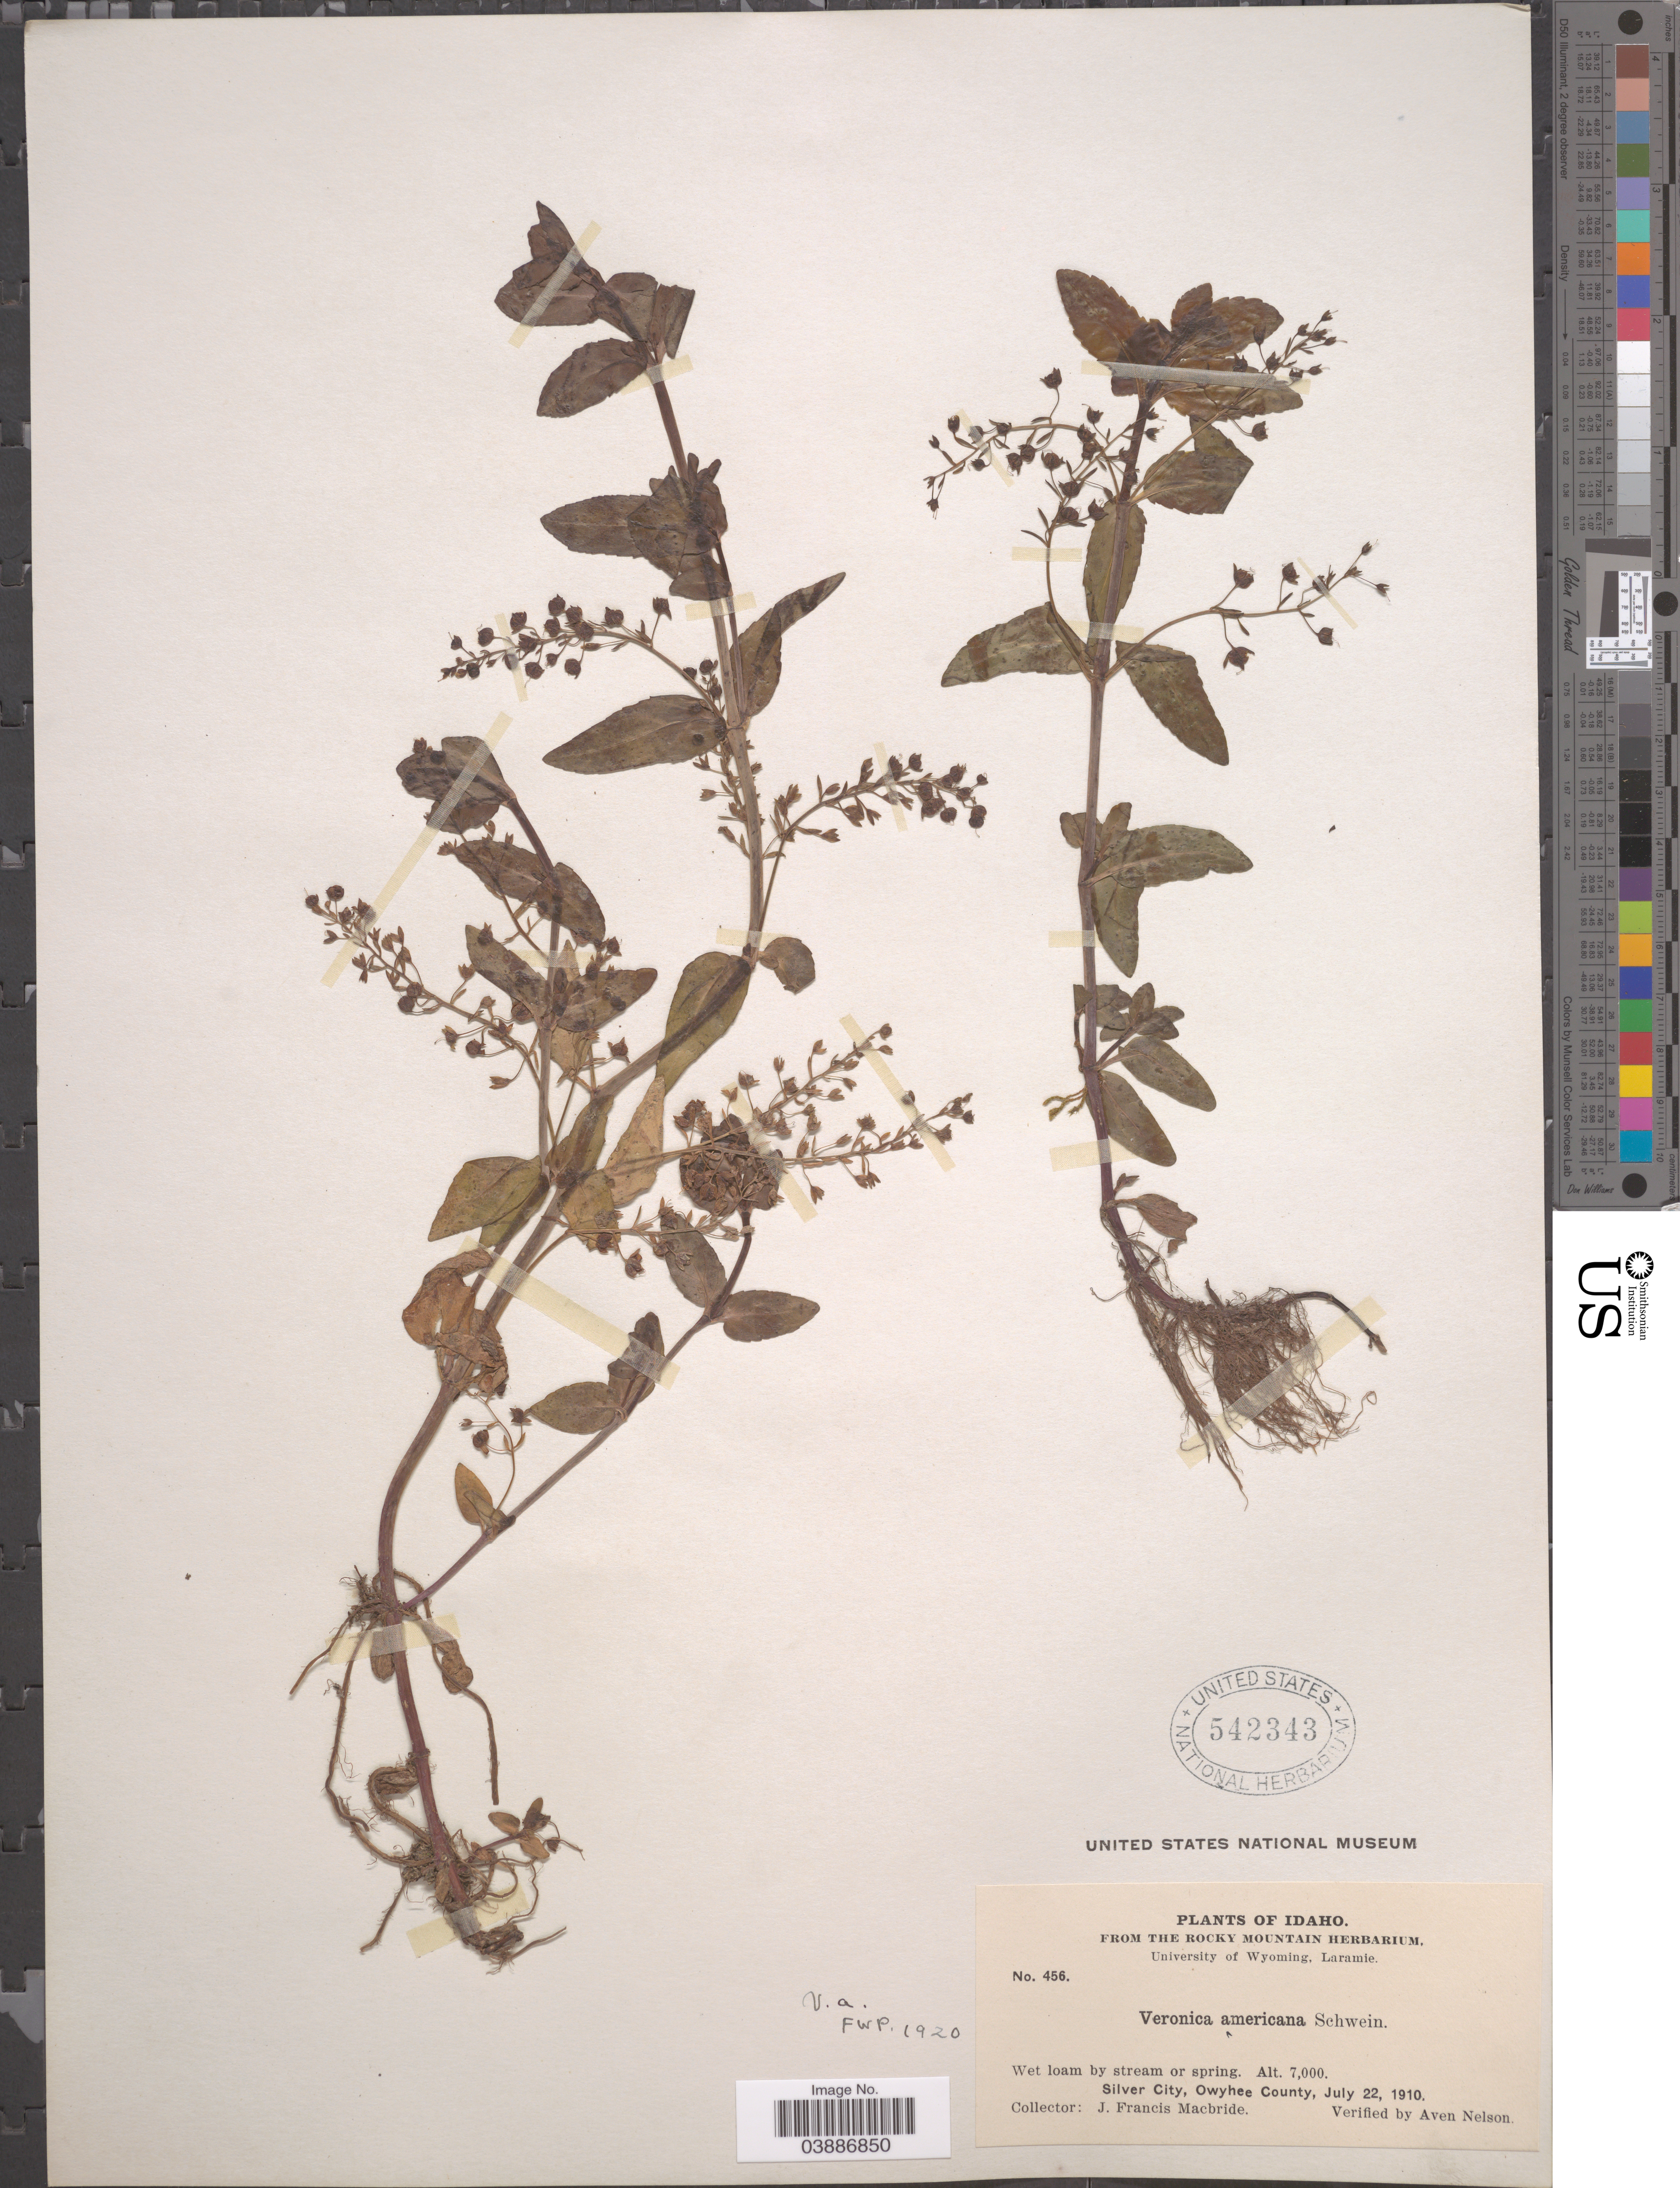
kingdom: Plantae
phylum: Tracheophyta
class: Magnoliopsida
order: Lamiales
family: Plantaginaceae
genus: Veronica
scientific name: Veronica americana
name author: Schwein. ex Benth.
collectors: J. F. Macbride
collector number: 456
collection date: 1910-07-22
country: United States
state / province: Idaho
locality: Silver City, Owyhee County.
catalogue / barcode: US 542343